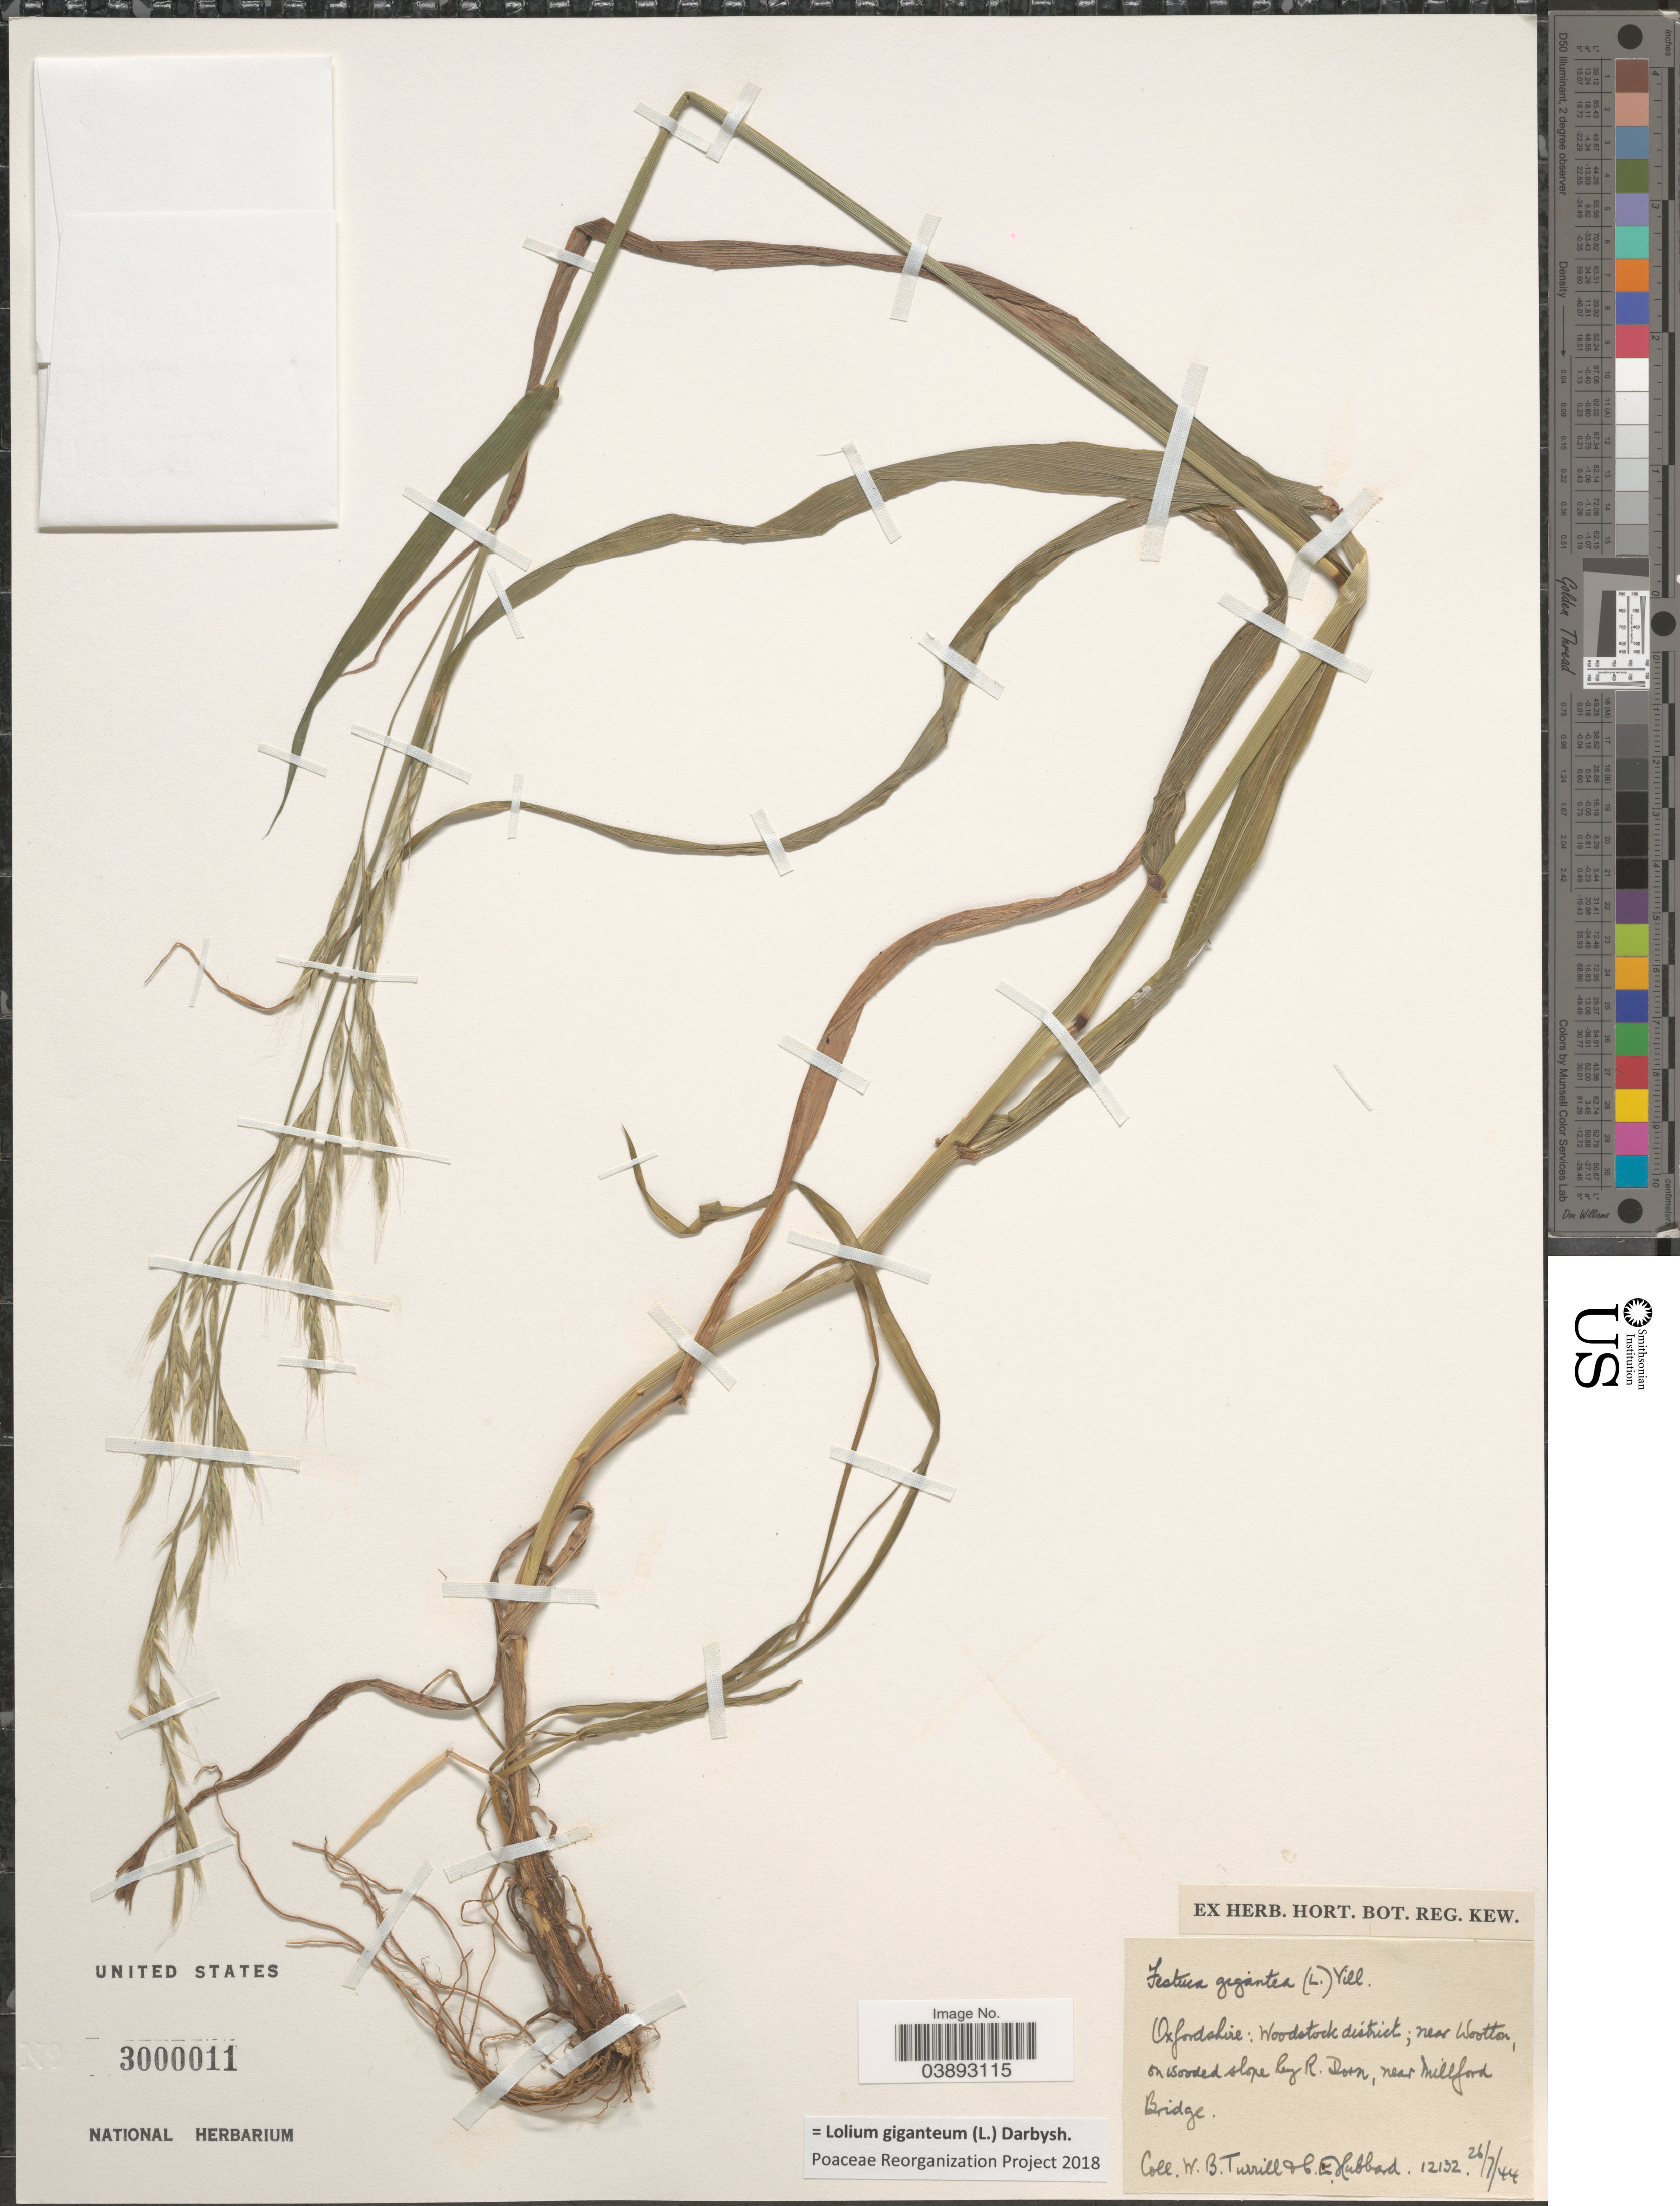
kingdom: Plantae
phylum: Tracheophyta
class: Liliopsida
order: Poales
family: Poaceae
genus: Lolium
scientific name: Lolium giganteum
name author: (L.) Darbysh.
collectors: W. B. Turrill & C. E. Hubbard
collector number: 12132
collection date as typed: Transcribed d/m/y: 26/7/44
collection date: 1944-07-26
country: United Kingdom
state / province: England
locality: Oxfordshire: Woodstock district; near Wootton, on wooded slope by R. Dorne near Millford Bridge.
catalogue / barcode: US 3000011